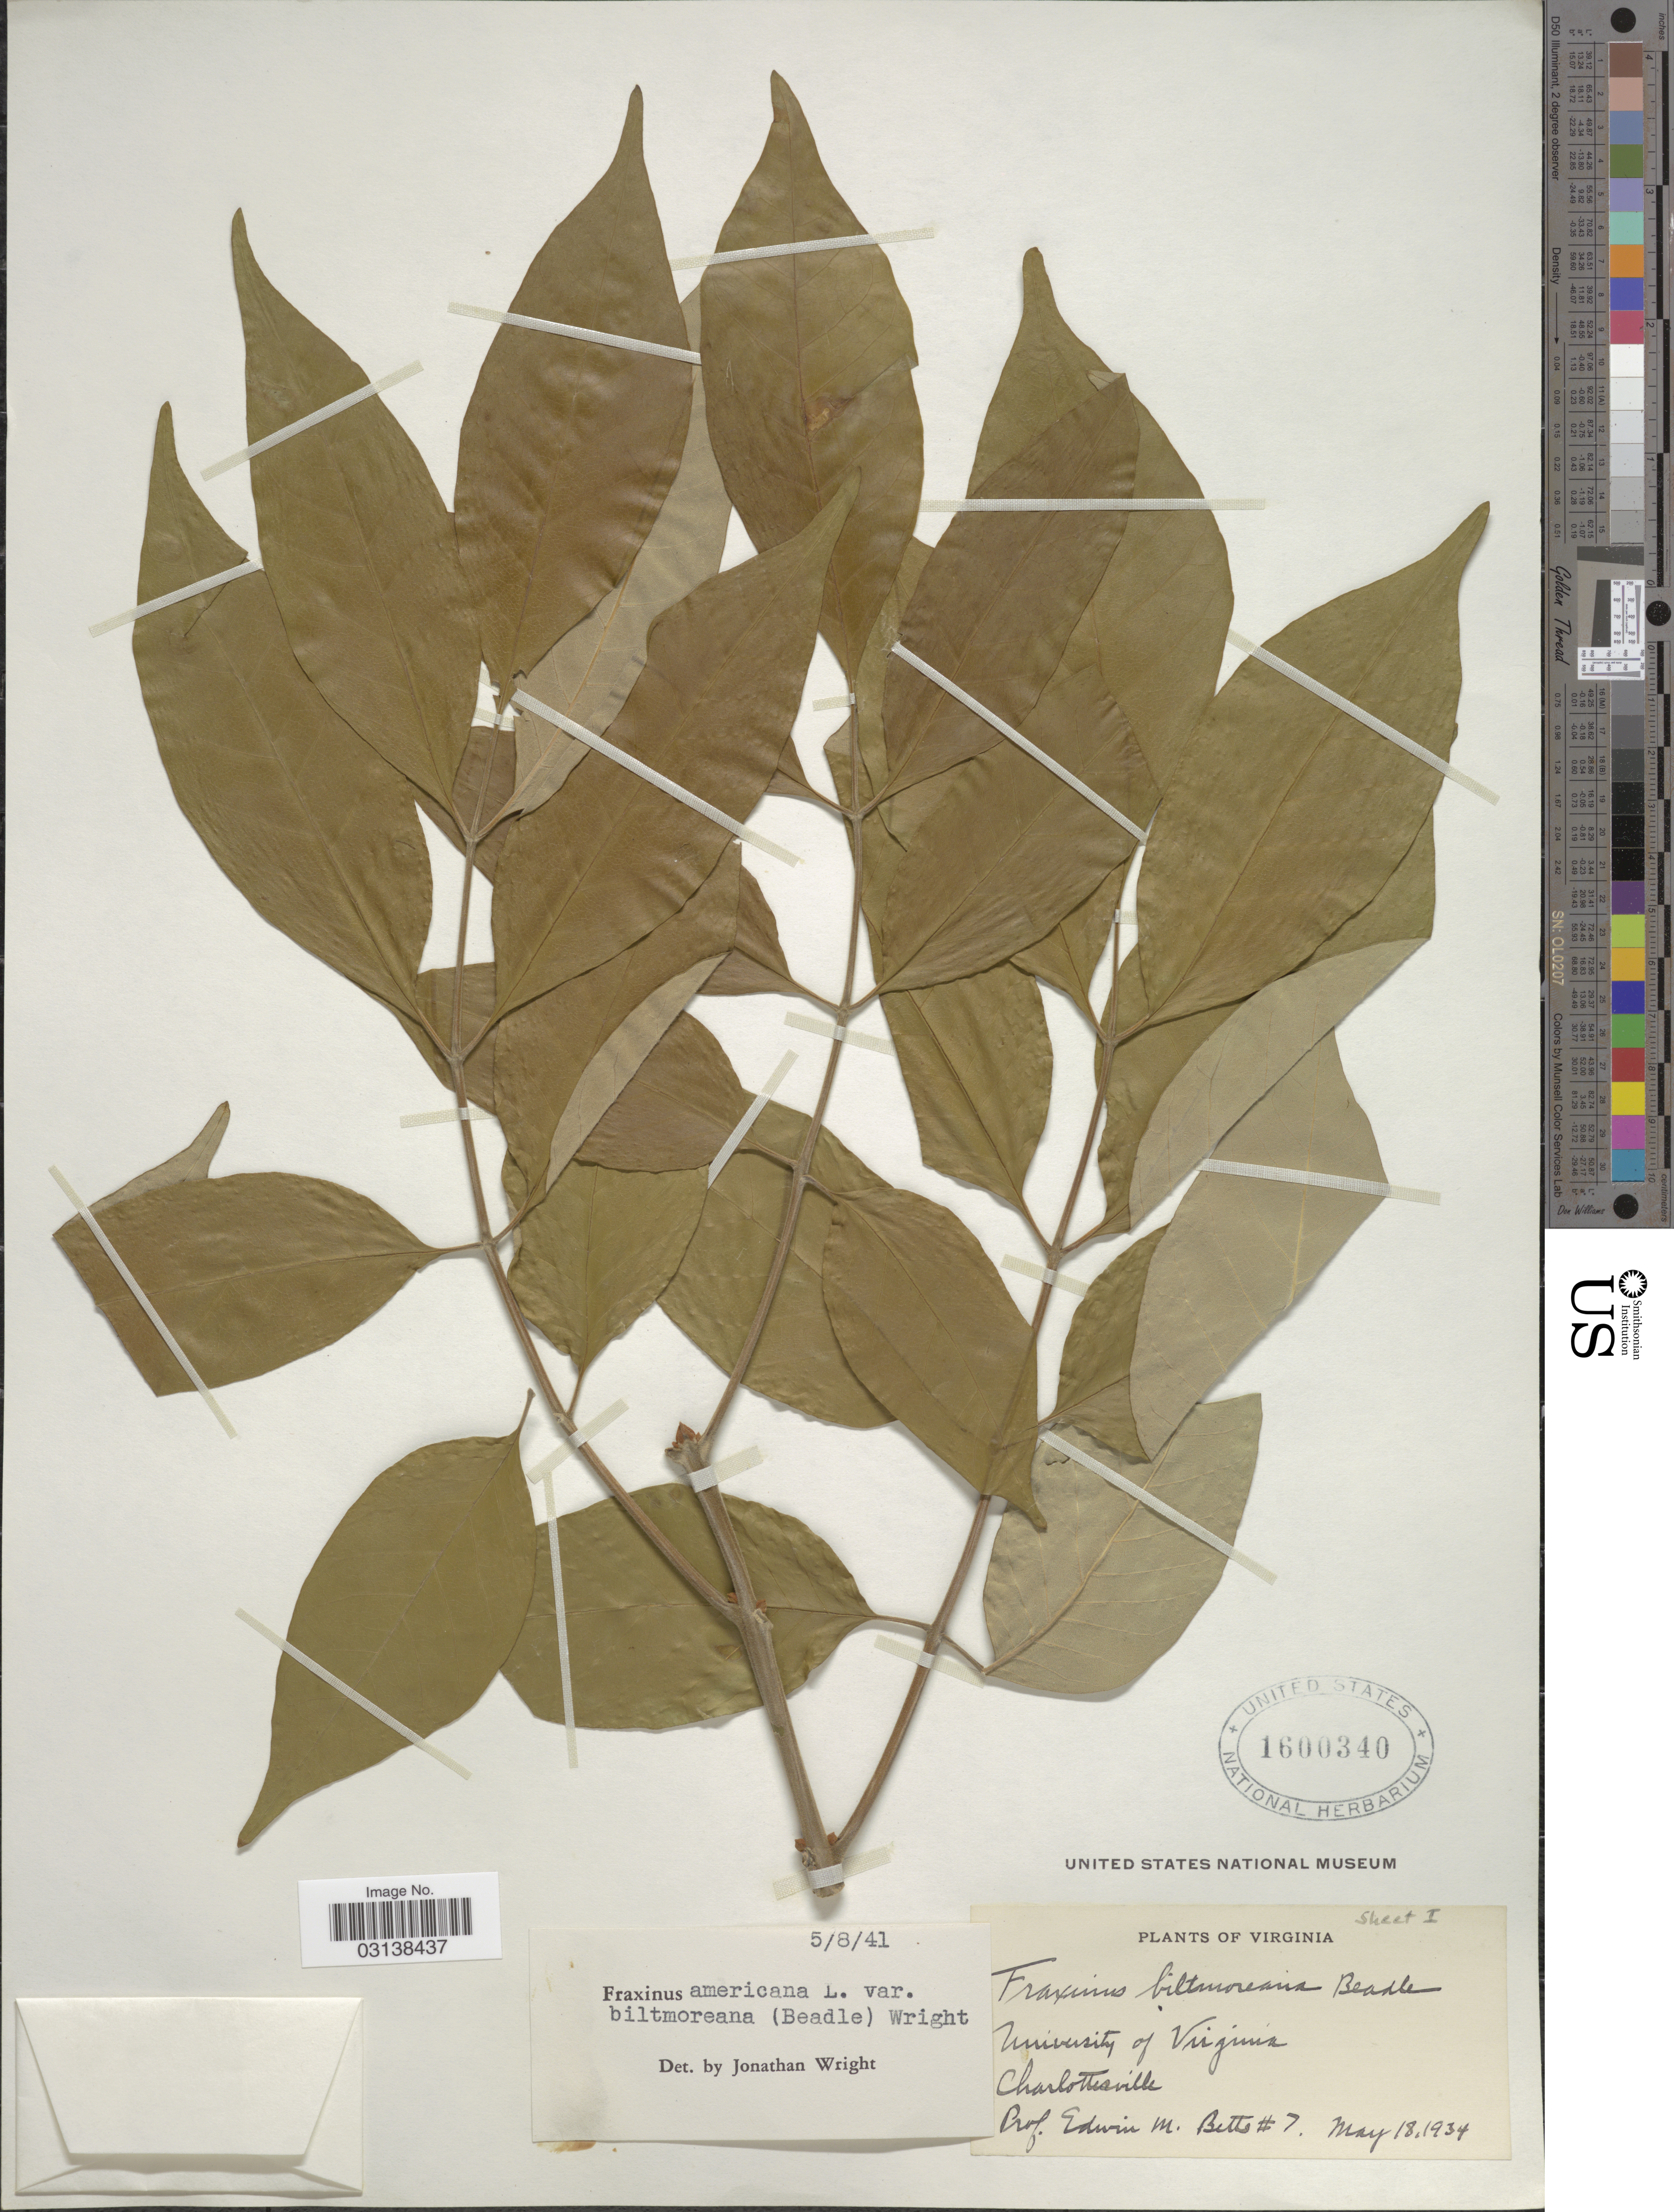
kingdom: Plantae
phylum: Tracheophyta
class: Magnoliopsida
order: Lamiales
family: Oleaceae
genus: Fraxinus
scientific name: Fraxinus americana var. biltmoreana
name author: (Beadle) J.W. Wright ex Fernald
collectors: E. Betts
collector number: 7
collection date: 1934-05-18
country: United States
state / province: Virginia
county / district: City of Charlottesville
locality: University of Virginia, Charlottesville.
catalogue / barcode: US 1600340